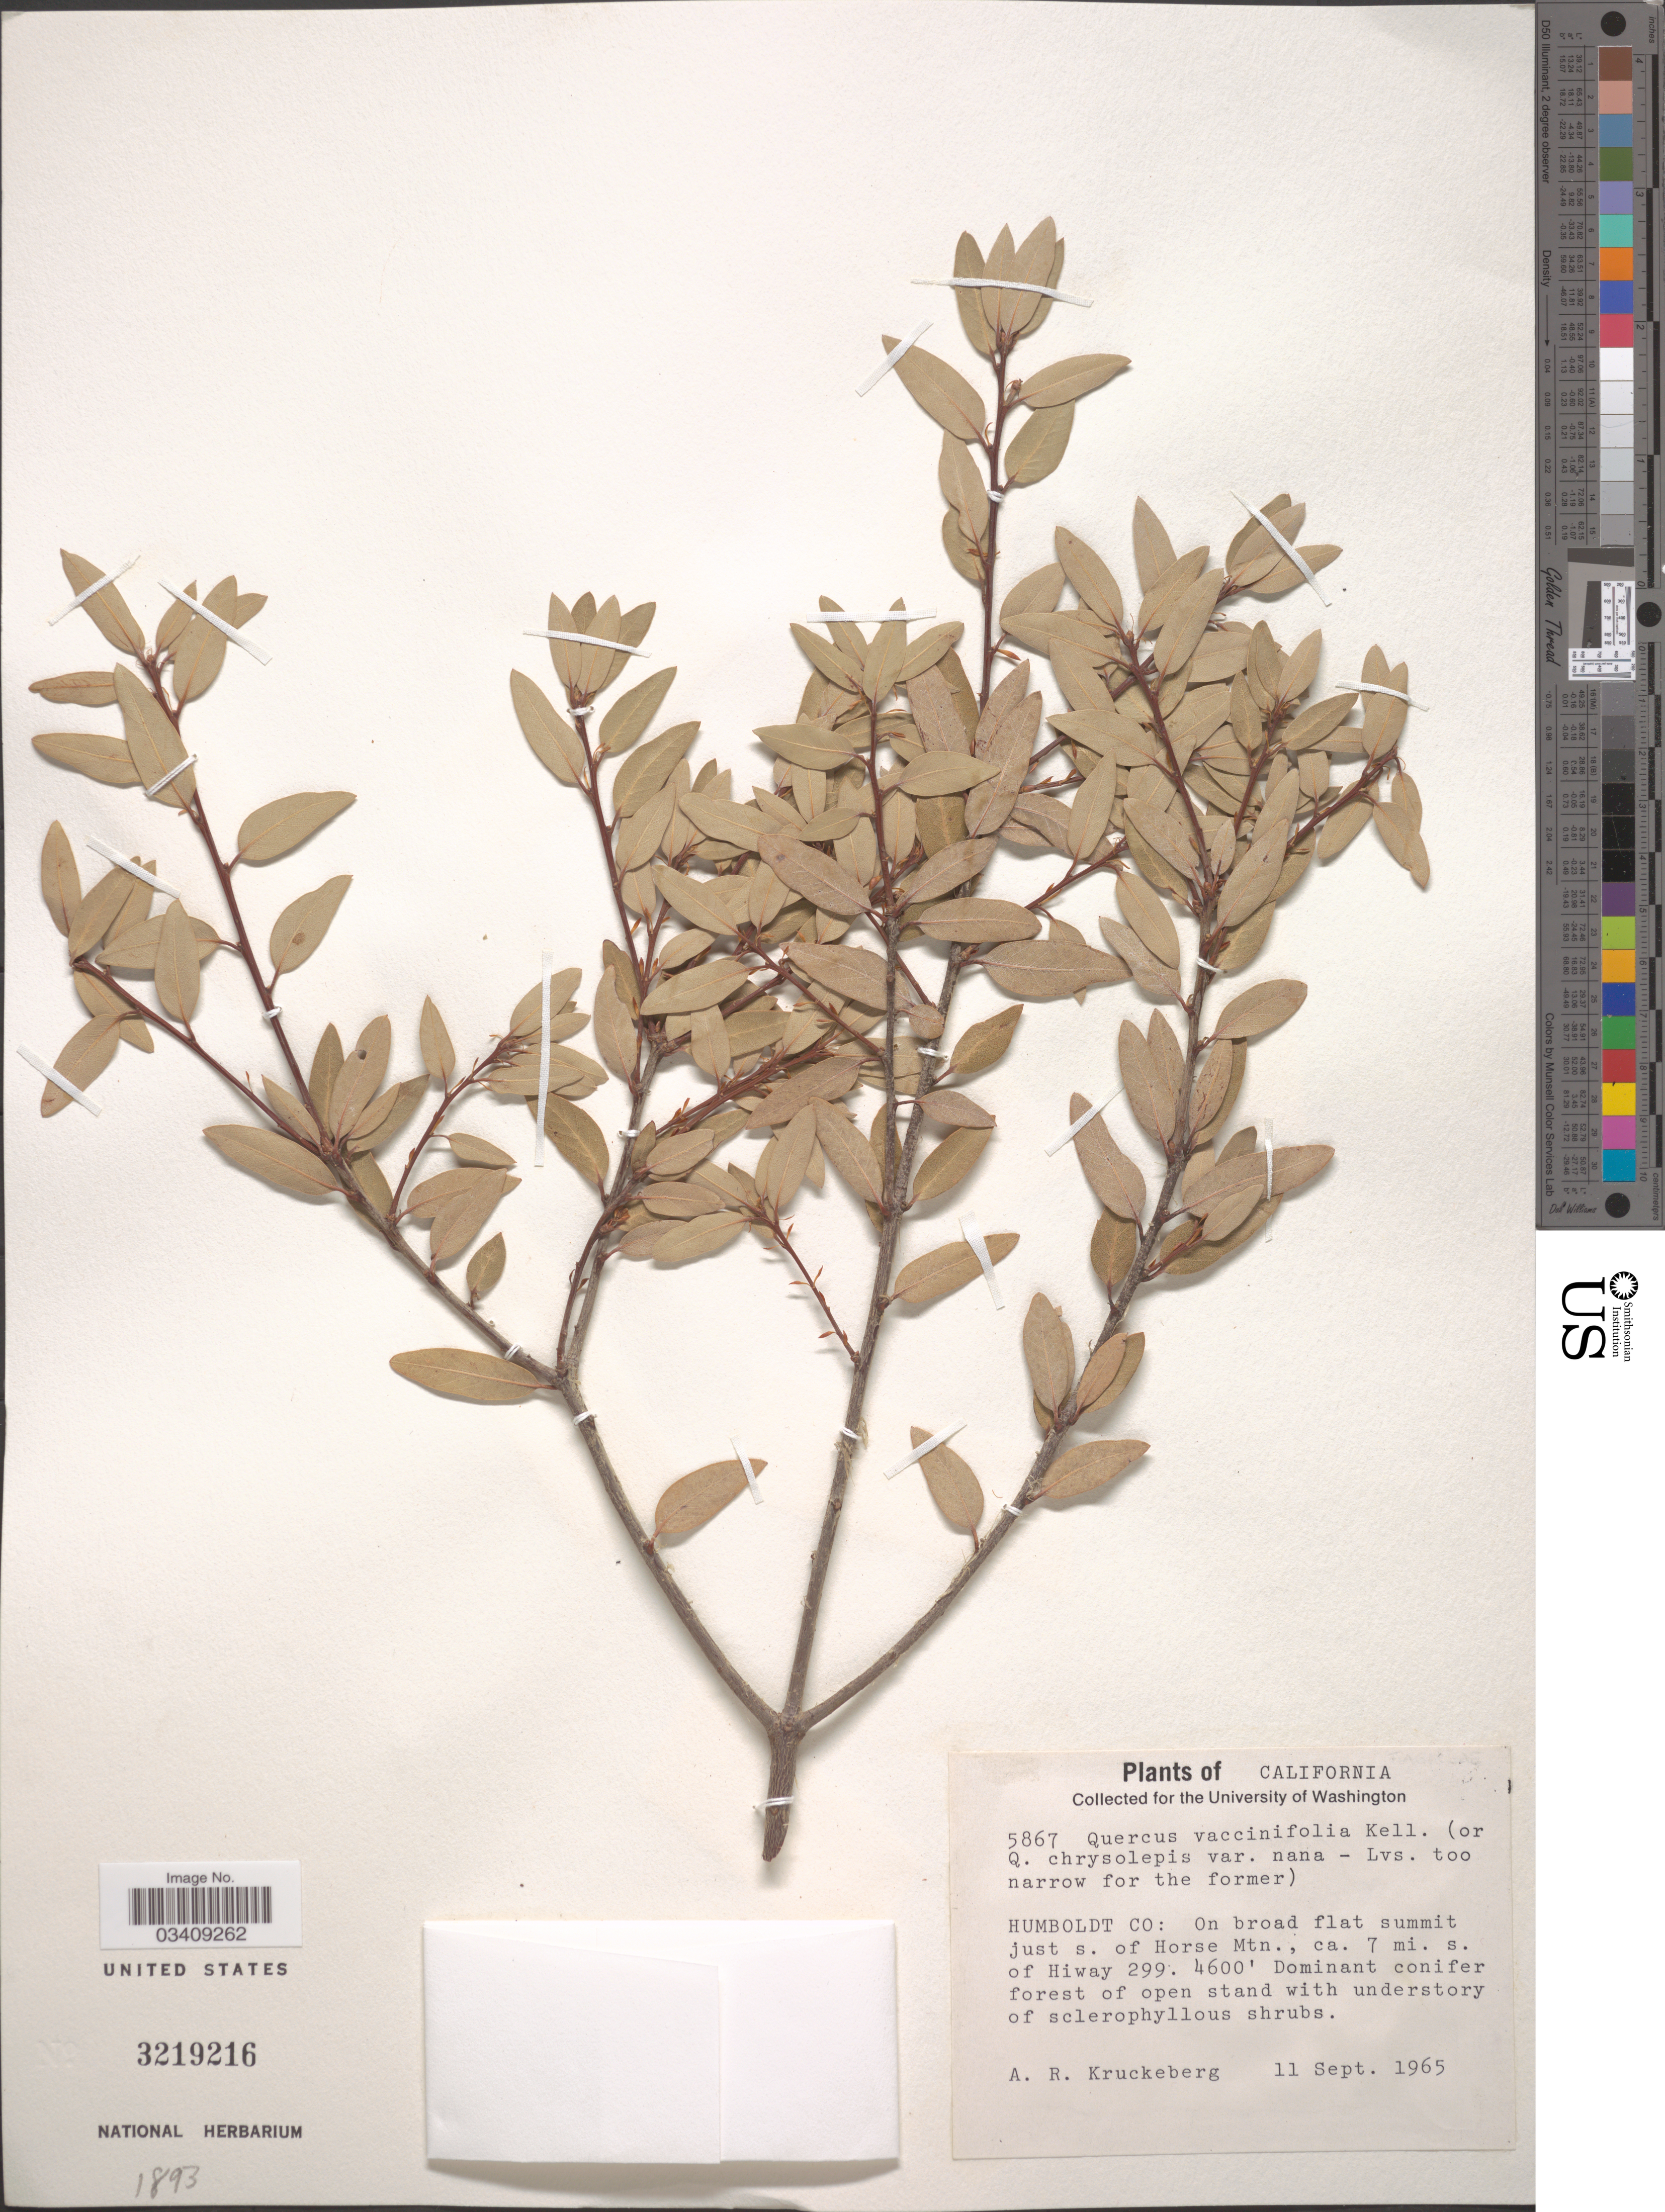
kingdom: Plantae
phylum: Tracheophyta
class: Magnoliopsida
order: Fagales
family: Fagaceae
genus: Quercus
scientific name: Quercus aaata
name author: C.H. Müll.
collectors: A. Kruckeberg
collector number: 5867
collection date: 1965-09-11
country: United States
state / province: California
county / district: Humboldt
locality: Humboldt Co: On broad flat summit just s. of Horse Mtn., ca. 7 mi. s. of Hiway 299.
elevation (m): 1402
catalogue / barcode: US 3219216